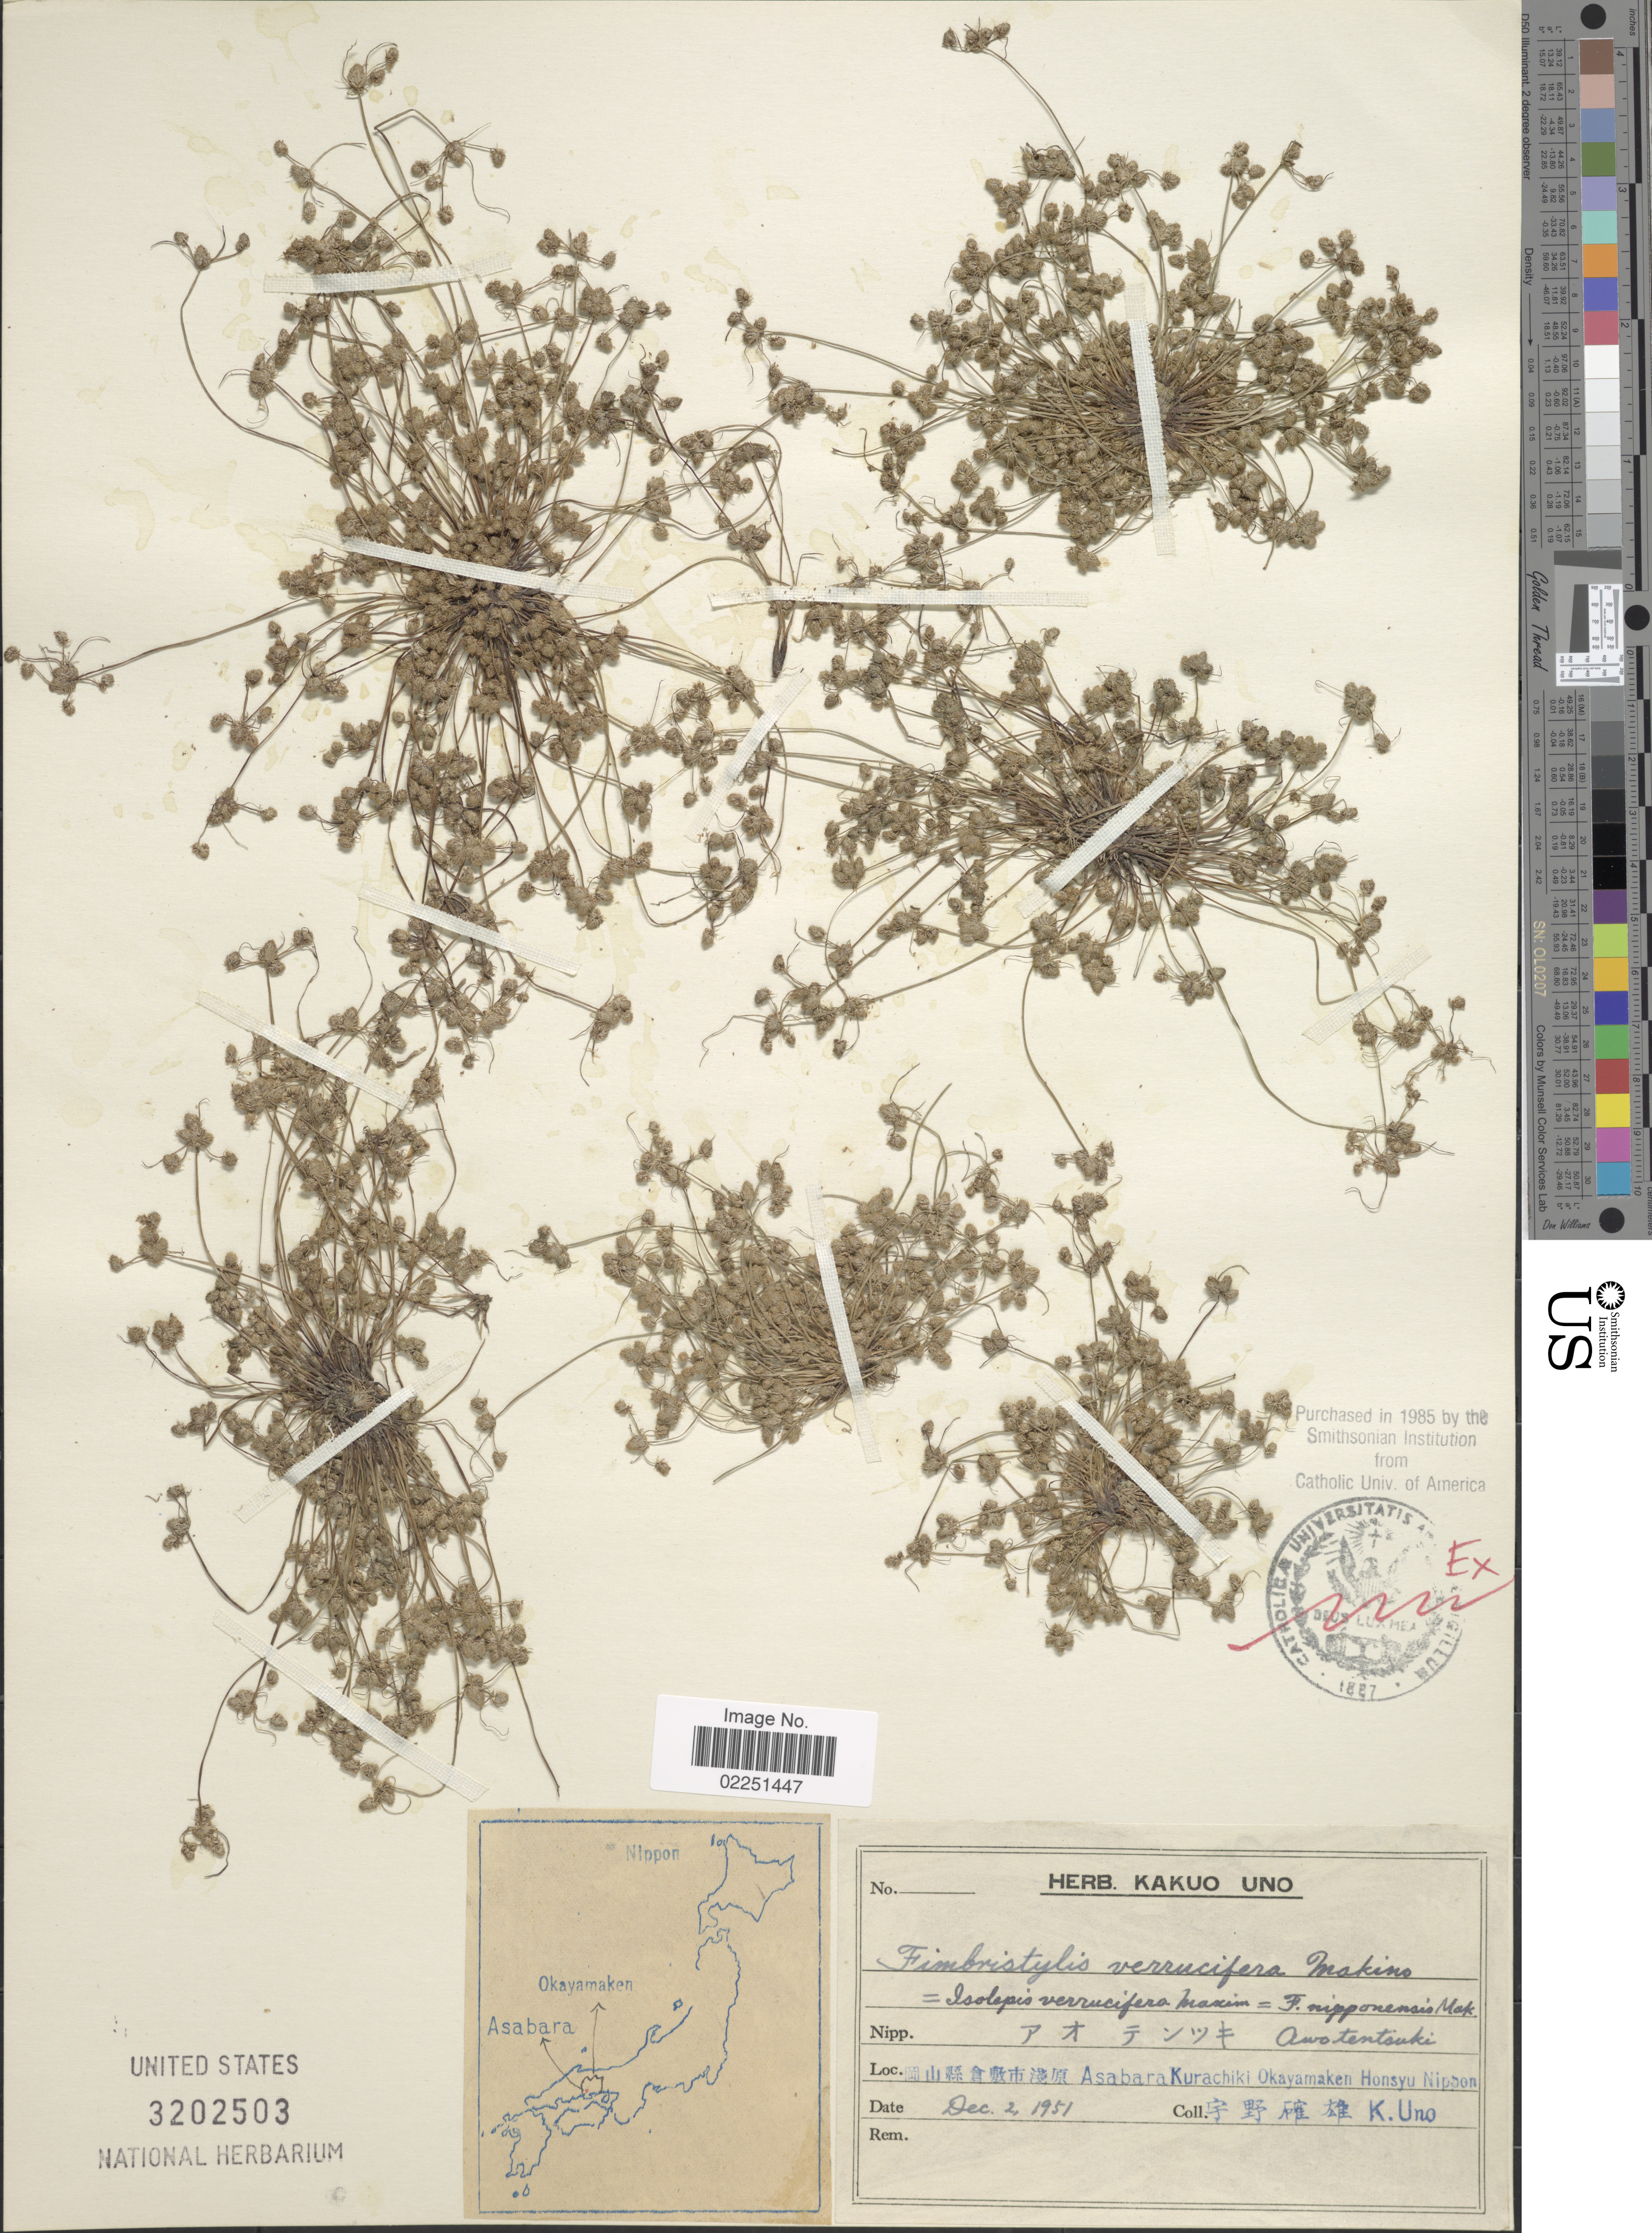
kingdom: Plantae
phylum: Tracheophyta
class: Liliopsida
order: Poales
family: Cyperaceae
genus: Fimbristylis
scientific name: Fimbristylis verrucifera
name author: (Maxim.) Makino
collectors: K. Uno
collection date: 1951-12-02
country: Japan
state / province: Okayama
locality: Asabara Kurachiki Okayamaken Honsyu Nippon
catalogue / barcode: US 3202503